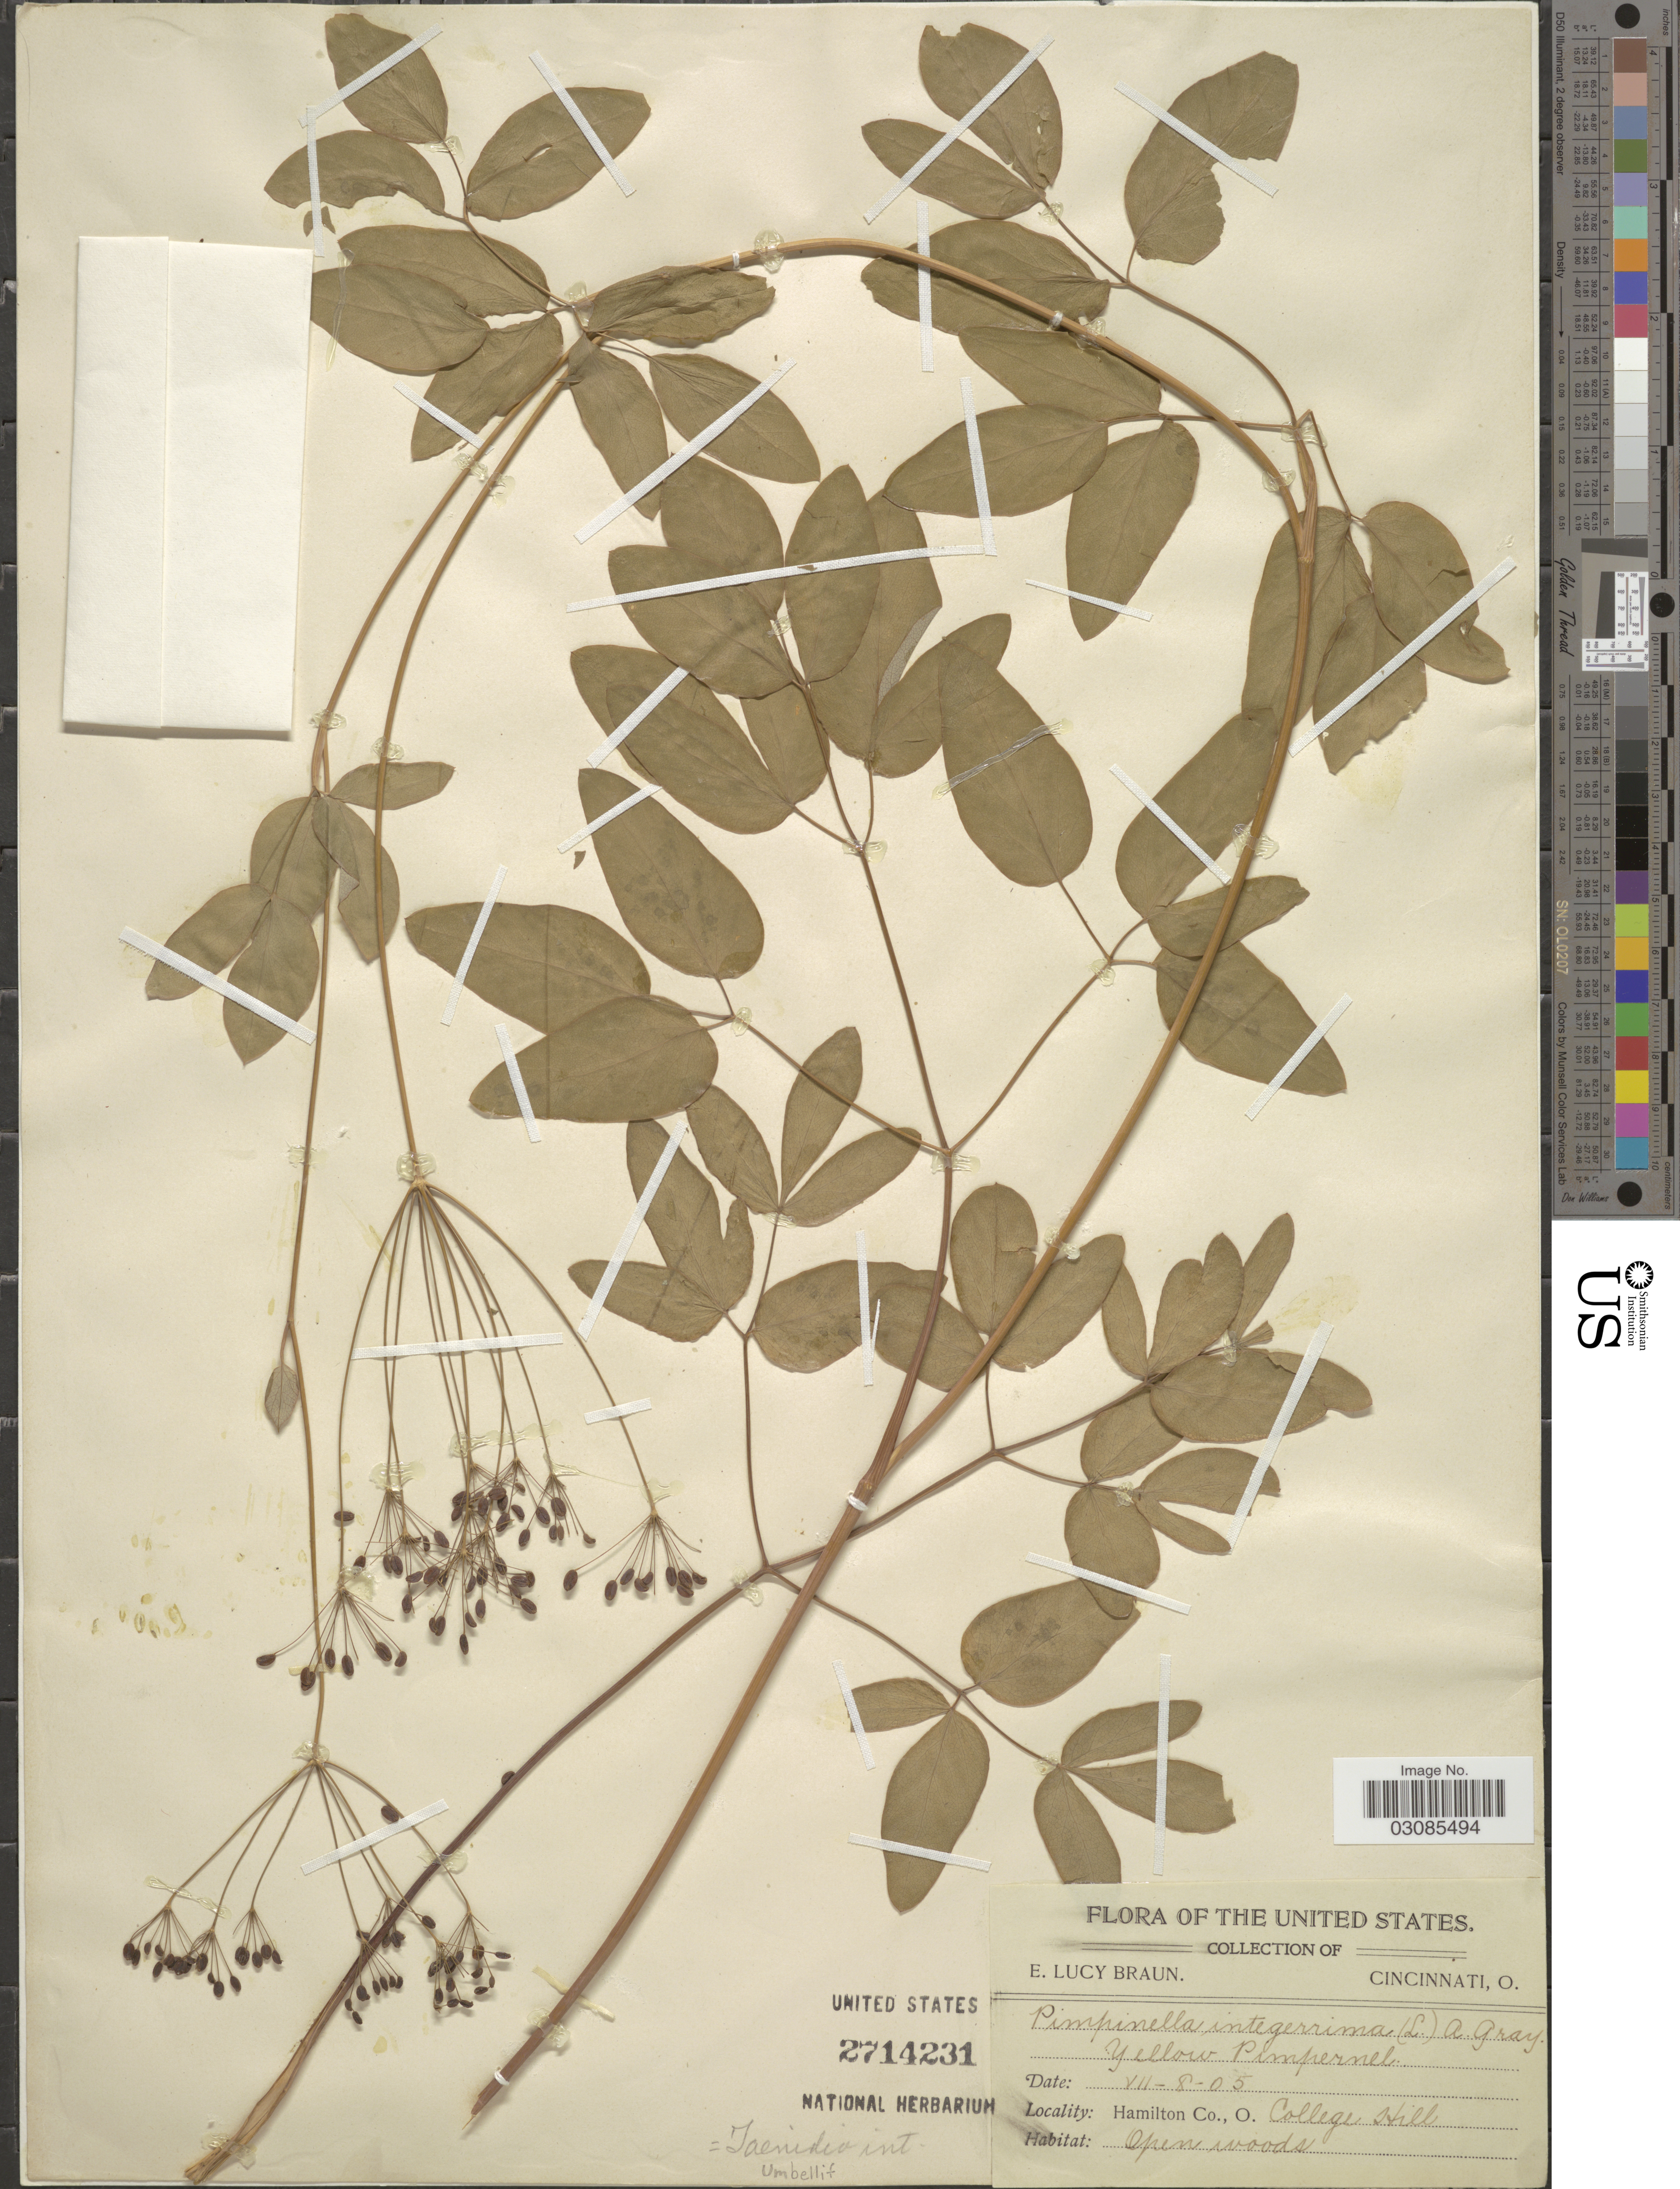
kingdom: Plantae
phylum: Tracheophyta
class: Magnoliopsida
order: Apiales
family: Apiaceae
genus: Taenidia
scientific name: Taenidia integerrima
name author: (L.) Drude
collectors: E. L. Braun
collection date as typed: Transcribed d/m/y: 8/7/5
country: United States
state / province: Ohio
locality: Hamilton Co., O. College Hill.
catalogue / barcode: US 2714231